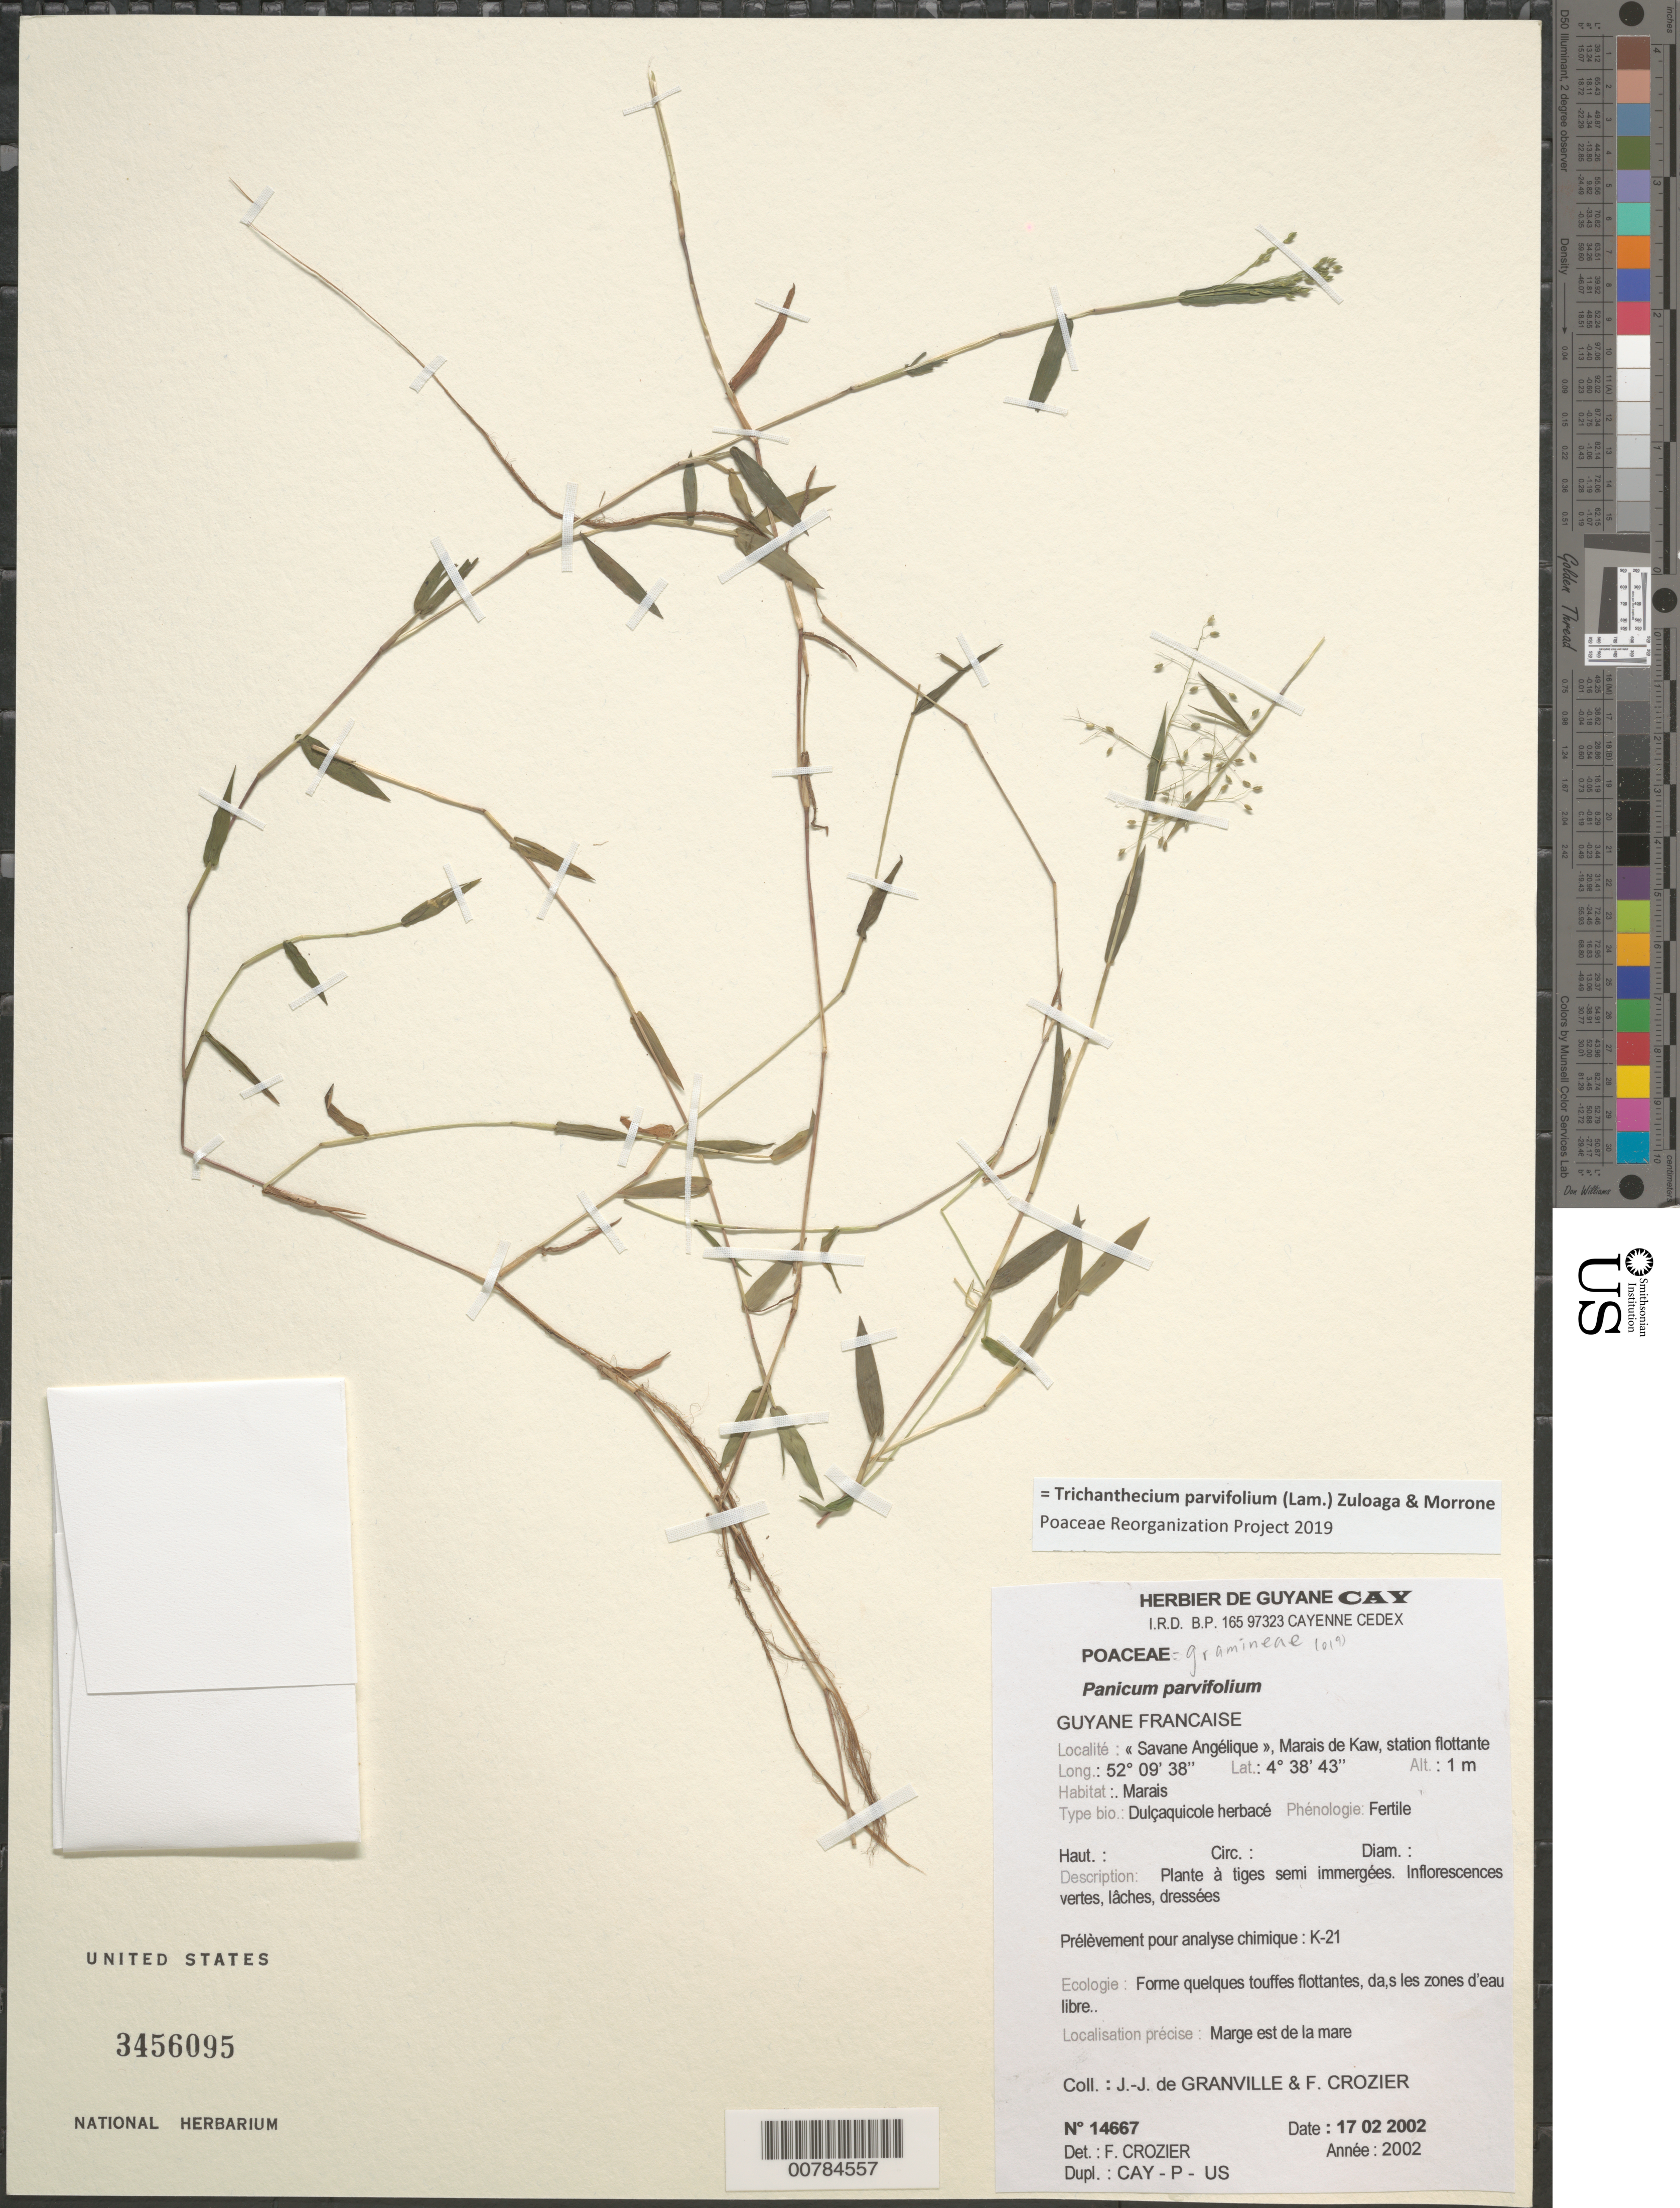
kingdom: Plantae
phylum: Tracheophyta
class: Liliopsida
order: Poales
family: Poaceae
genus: Trichanthecium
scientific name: Trichanthecium parvifolium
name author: (Lam.) Zuloaga & Morrone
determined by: Poaceae Reorganization Project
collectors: J.-J. de Granville & F. Crozier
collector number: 14667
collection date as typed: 17-Feb-02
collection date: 2002-02-17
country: French Guiana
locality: Savane Angélique, Marais de Kaw, station flottante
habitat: Marge est de la mare; Marais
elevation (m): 1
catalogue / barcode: US 3456095